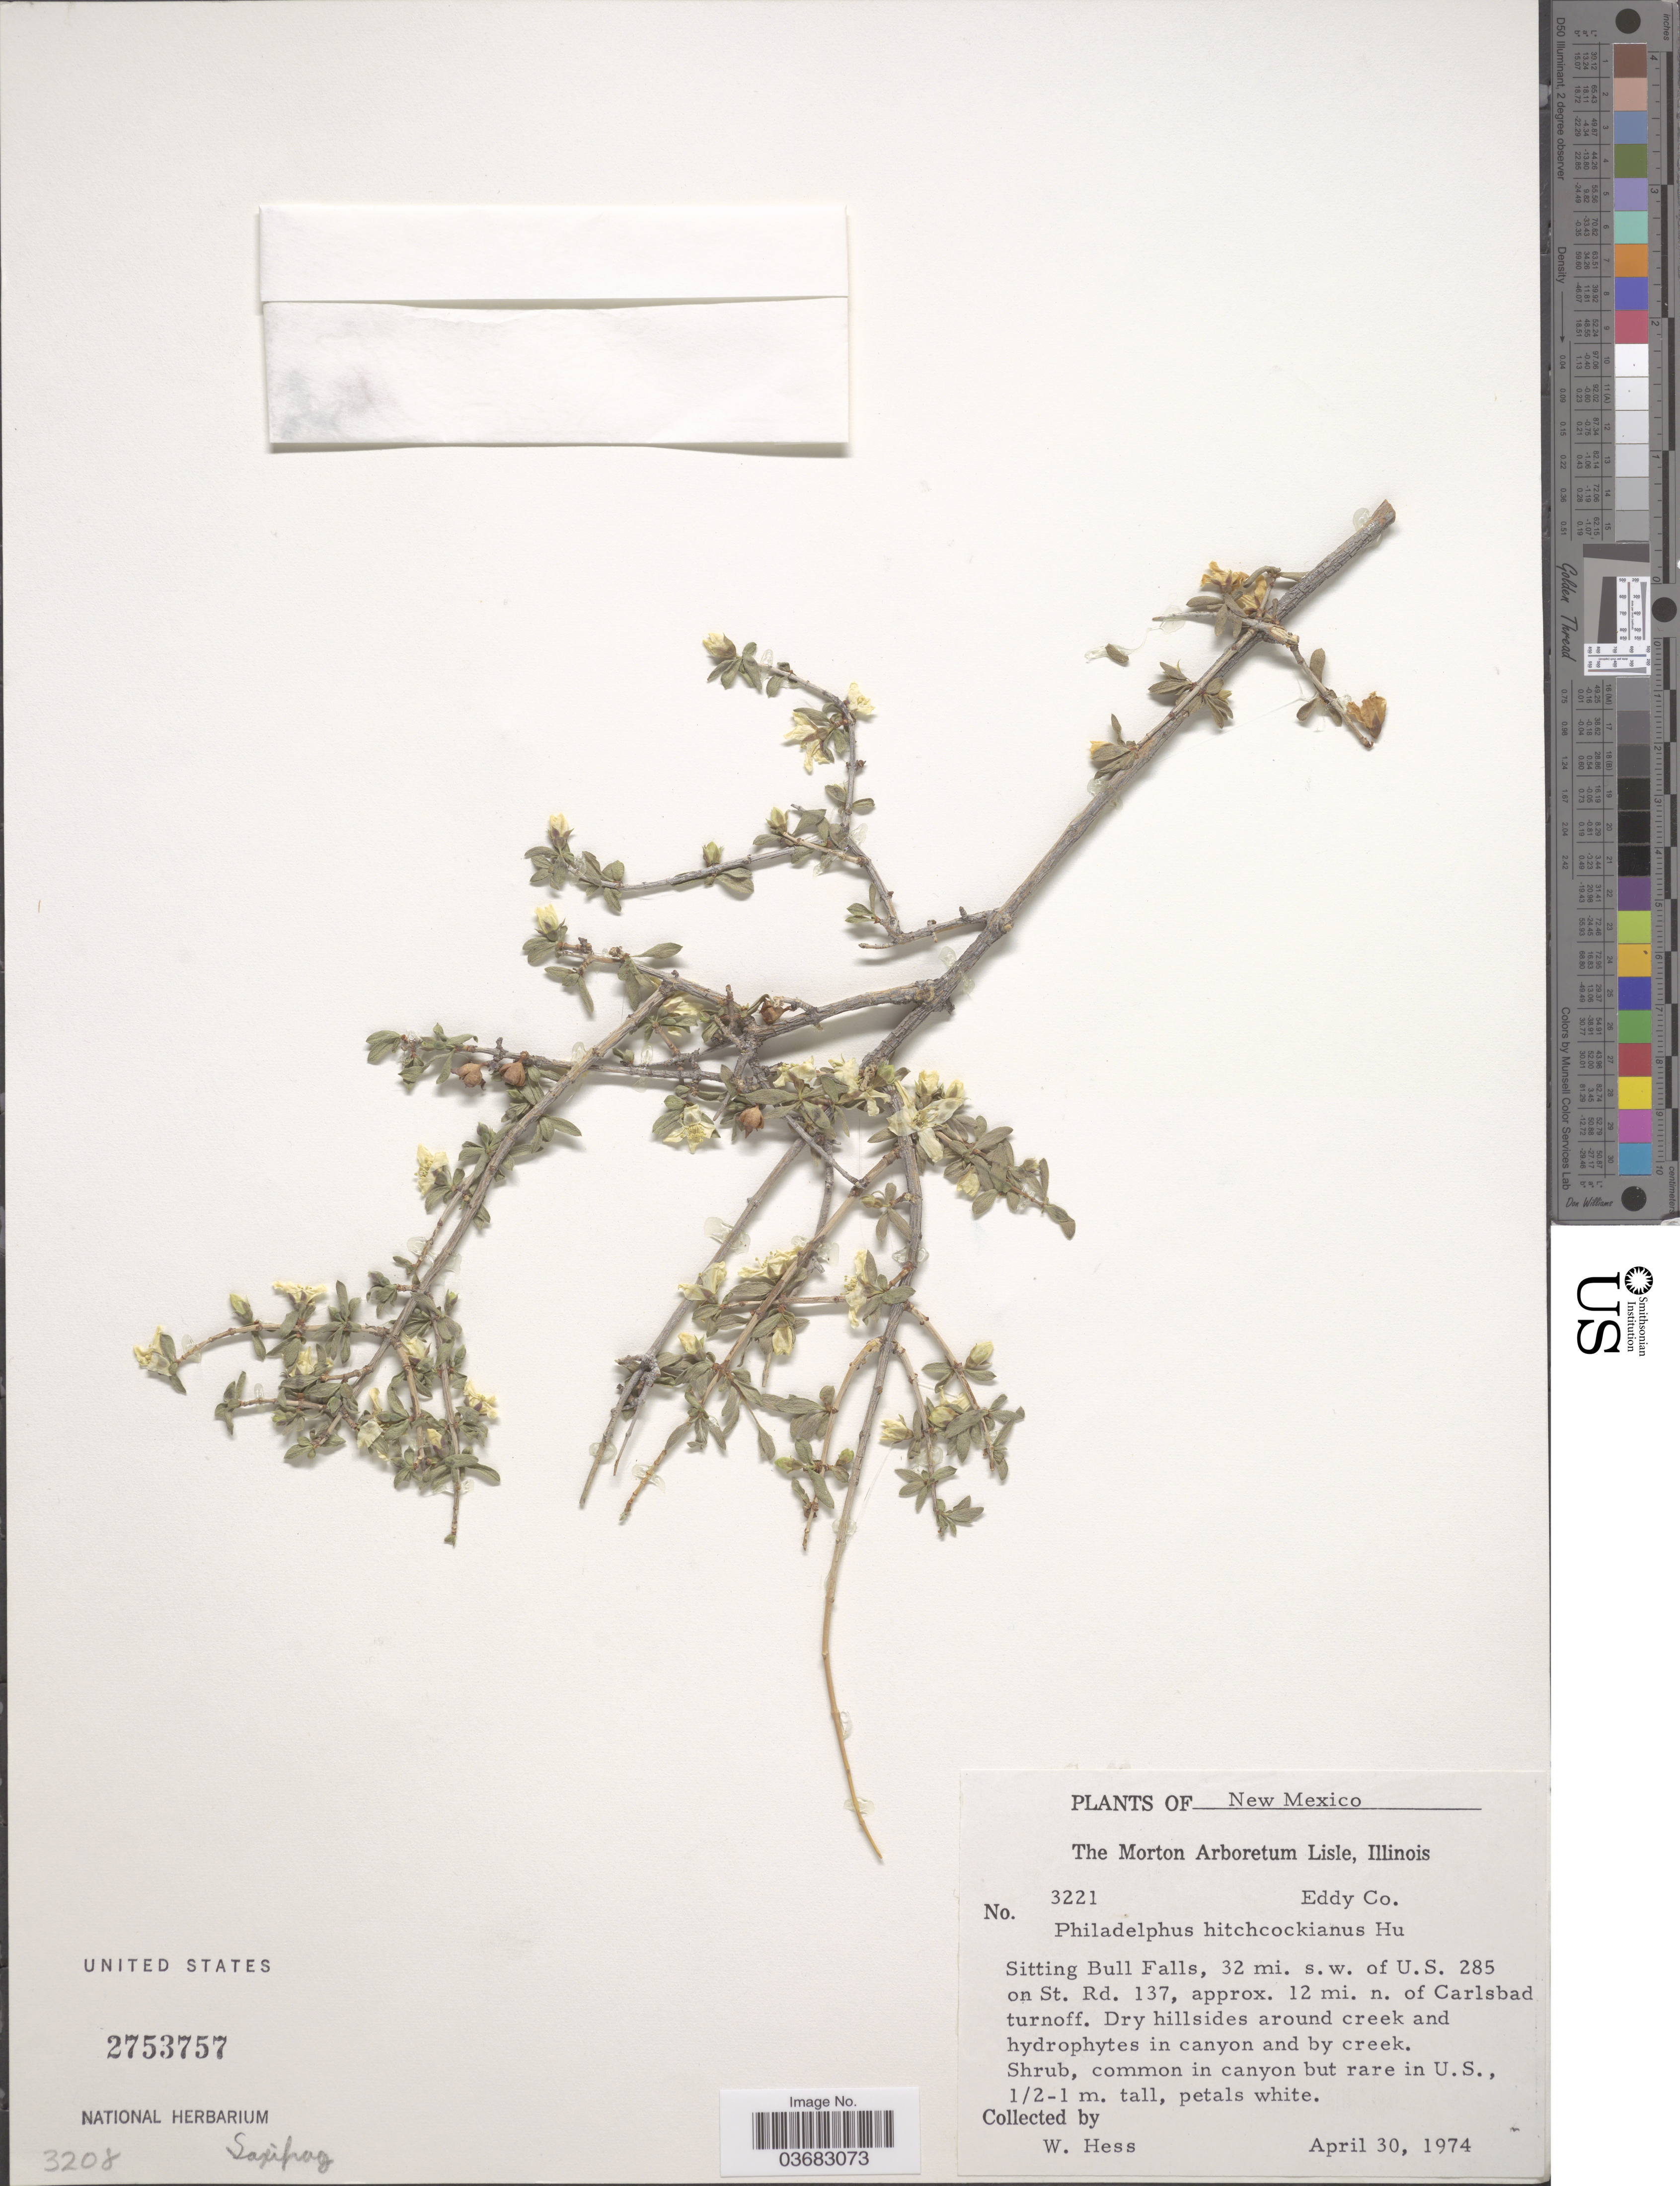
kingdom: Plantae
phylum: Tracheophyta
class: Magnoliopsida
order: Cornales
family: Hydrangeaceae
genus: Philadelphus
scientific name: Philadelphus hitchcockianus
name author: S.Y. Hu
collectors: W. Hess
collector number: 3221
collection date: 1974-04-30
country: United States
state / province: New Mexico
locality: Sitting Bull Falls, 32 mi. s. w. of U. S. 285 on St. Rd. 137, approx. 12 mi. n. of Carlsbad turnoff.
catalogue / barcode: US 2753757